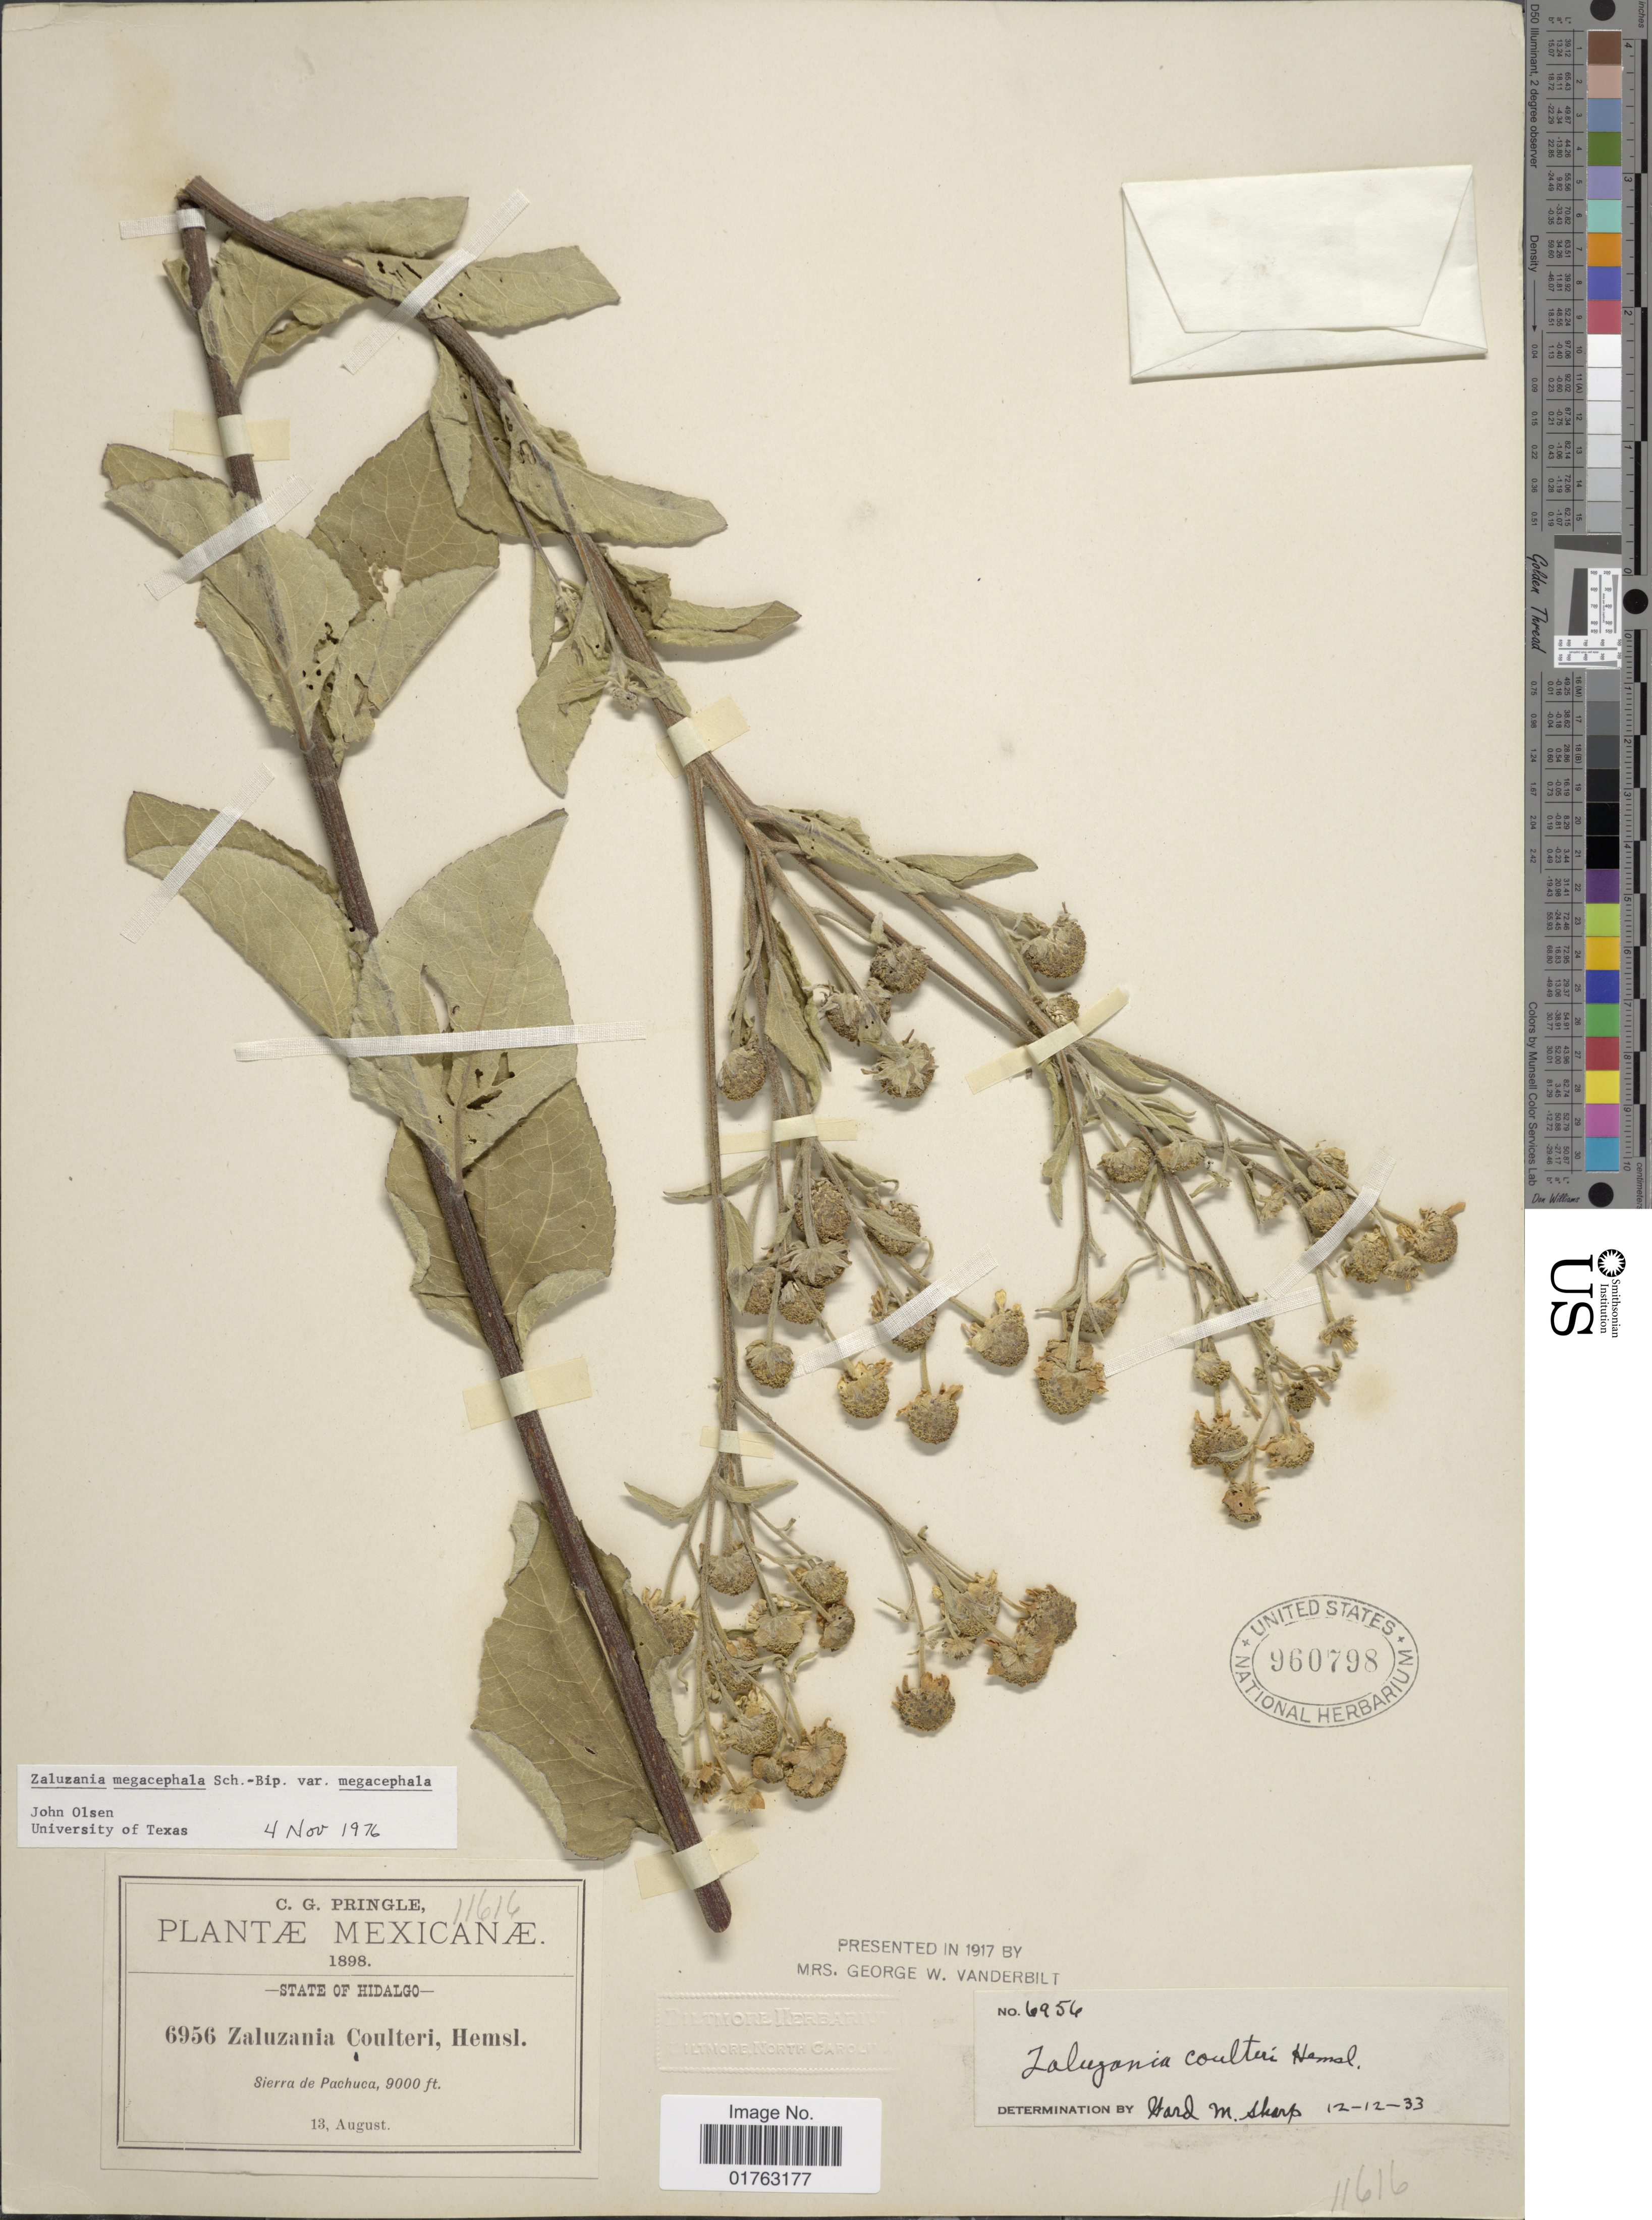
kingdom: Plantae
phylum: Tracheophyta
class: Magnoliopsida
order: Asterales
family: Asteraceae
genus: Zaluzania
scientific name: Zaluzania megacephala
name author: Sch. Bip.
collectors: C. G. Pringle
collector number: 6956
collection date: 1898-08-13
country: Mexico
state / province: Hidalgo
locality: Sierra de Pachuca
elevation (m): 2743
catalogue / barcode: US 960798